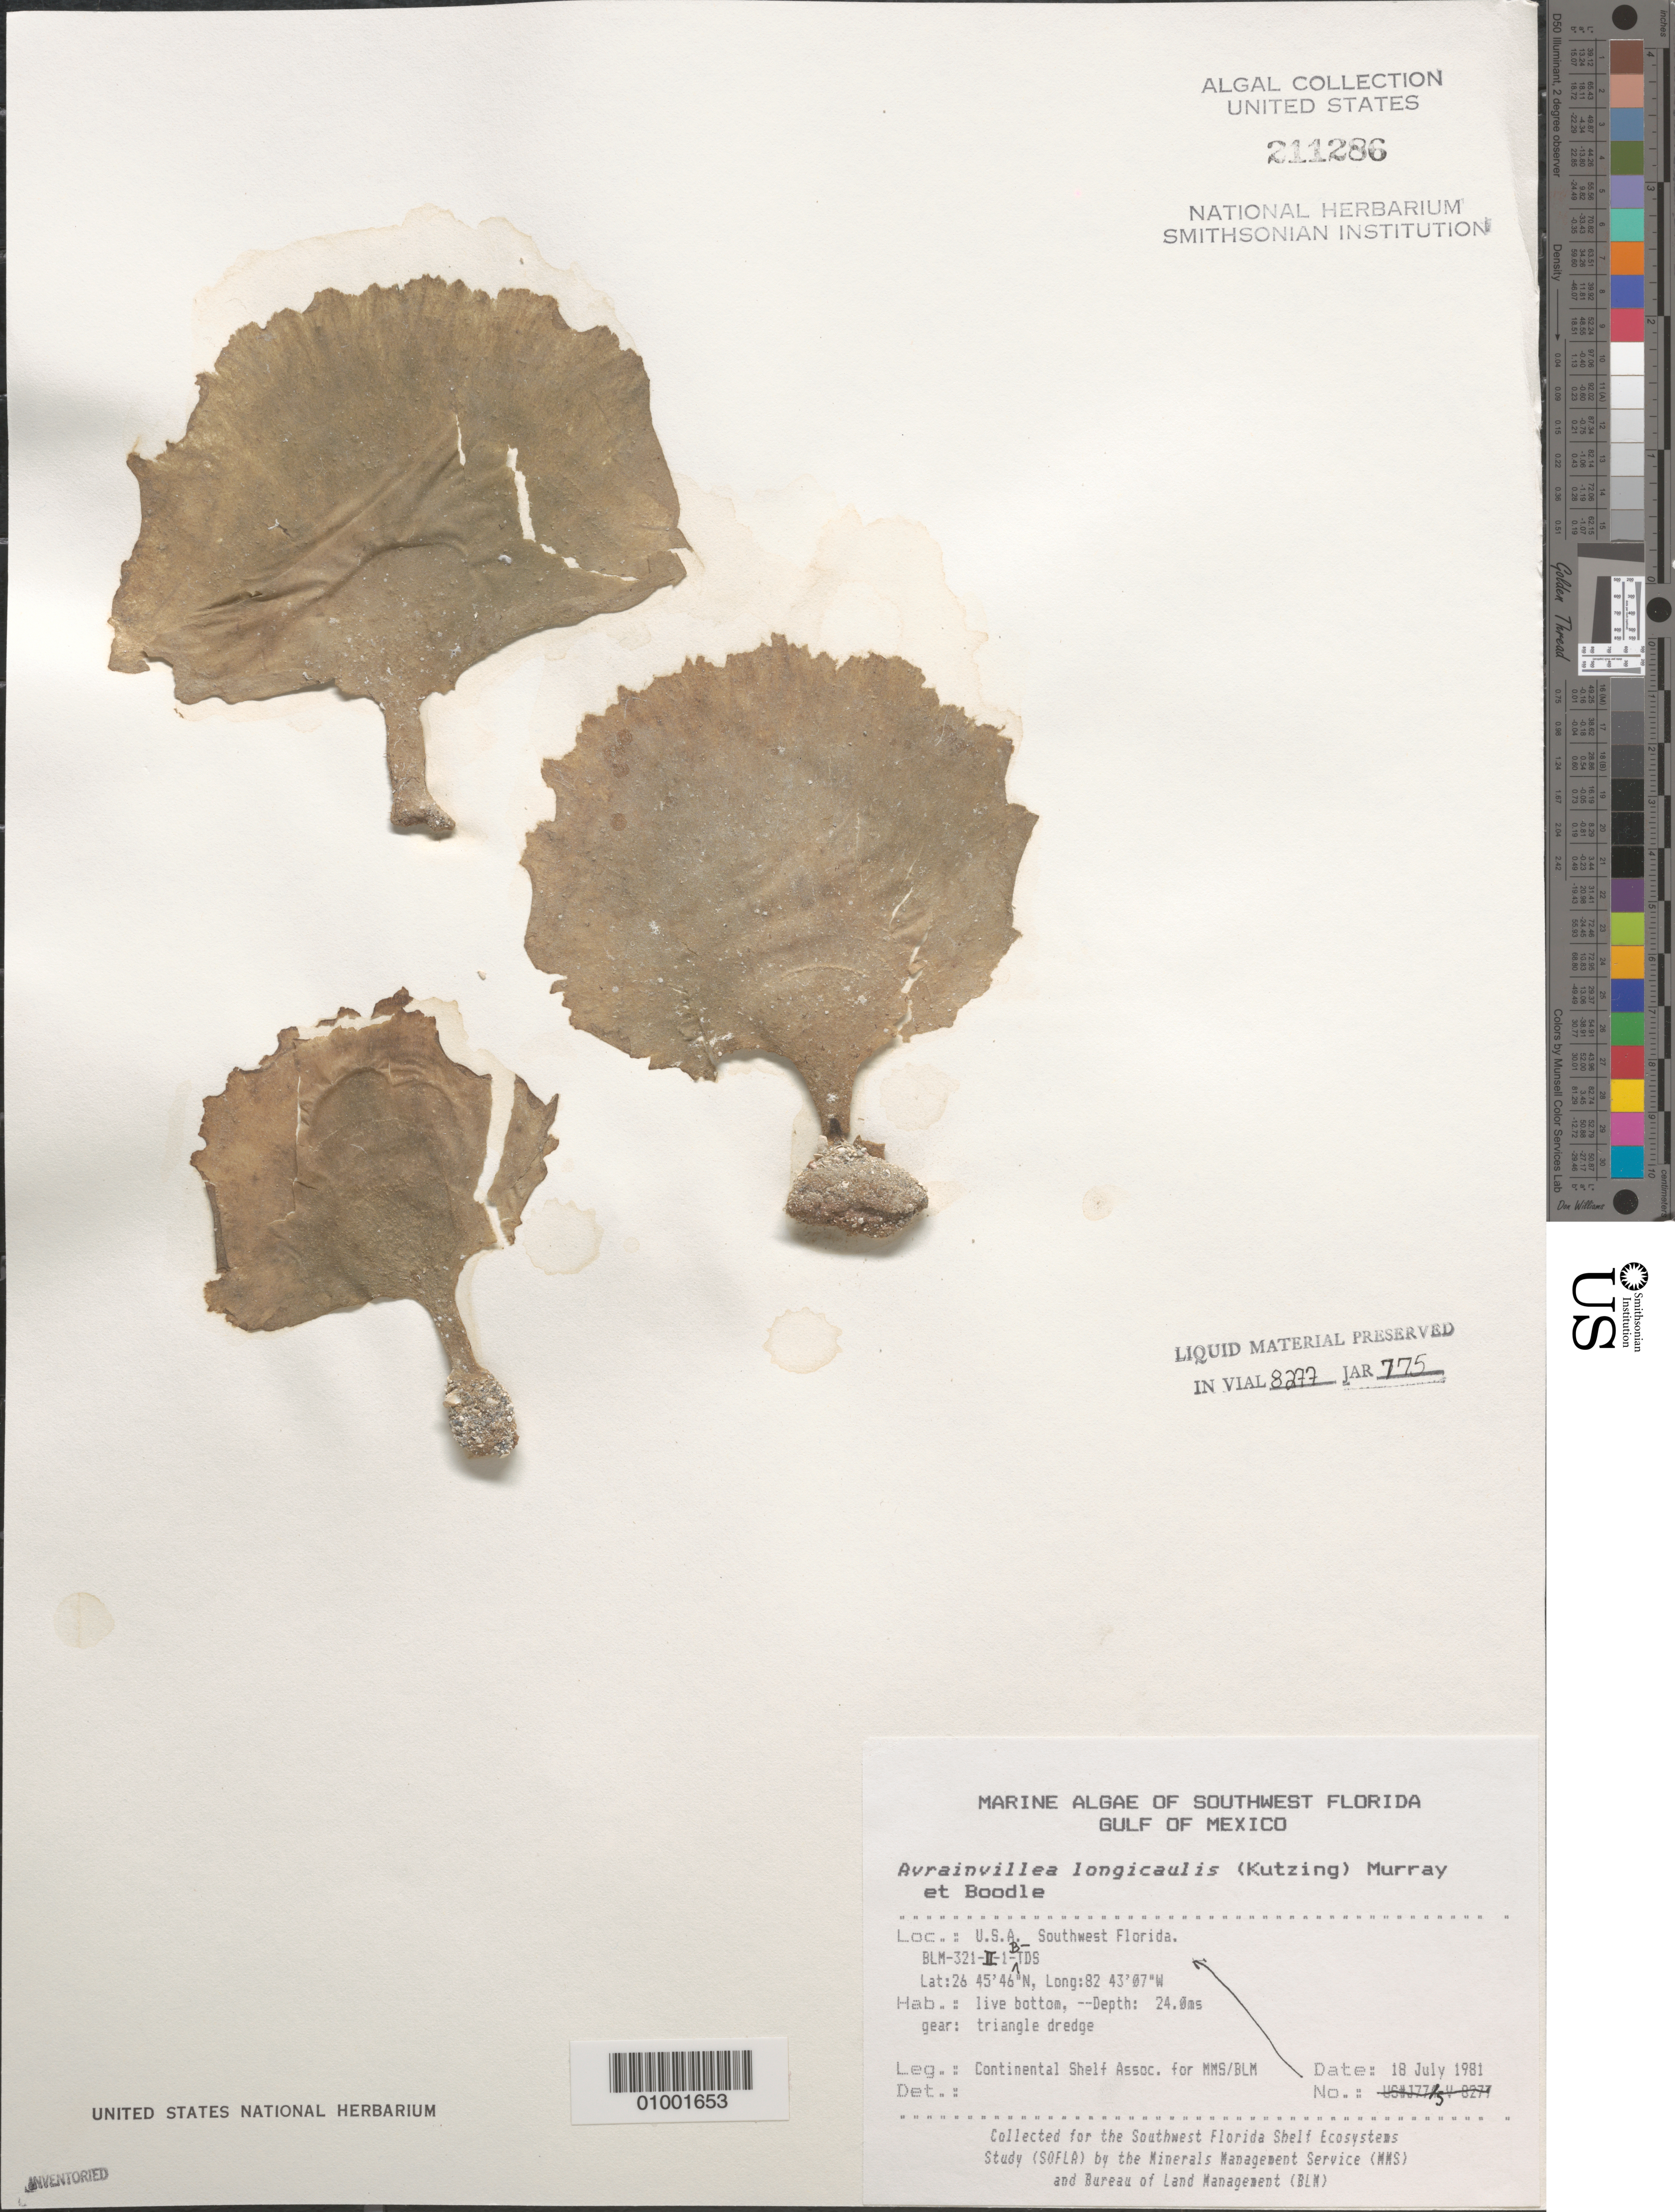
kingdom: Plantae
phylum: Chlorophyta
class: Ulvophyceae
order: Bryopsidales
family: Dichotomosiphonaceae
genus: Avrainvillea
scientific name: Avrainvillea longicaulis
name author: (Kütz.) G. Murray & Boodle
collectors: Continental Shelf Associates for the MMS/BLM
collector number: BLM-321-II-1-B-TDS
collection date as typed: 18 Jul 1981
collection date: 1981-07-18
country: United States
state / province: Florida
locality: Gulf of Mexico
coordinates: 26 45'46"N, 82 43'07"W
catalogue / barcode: US 211286